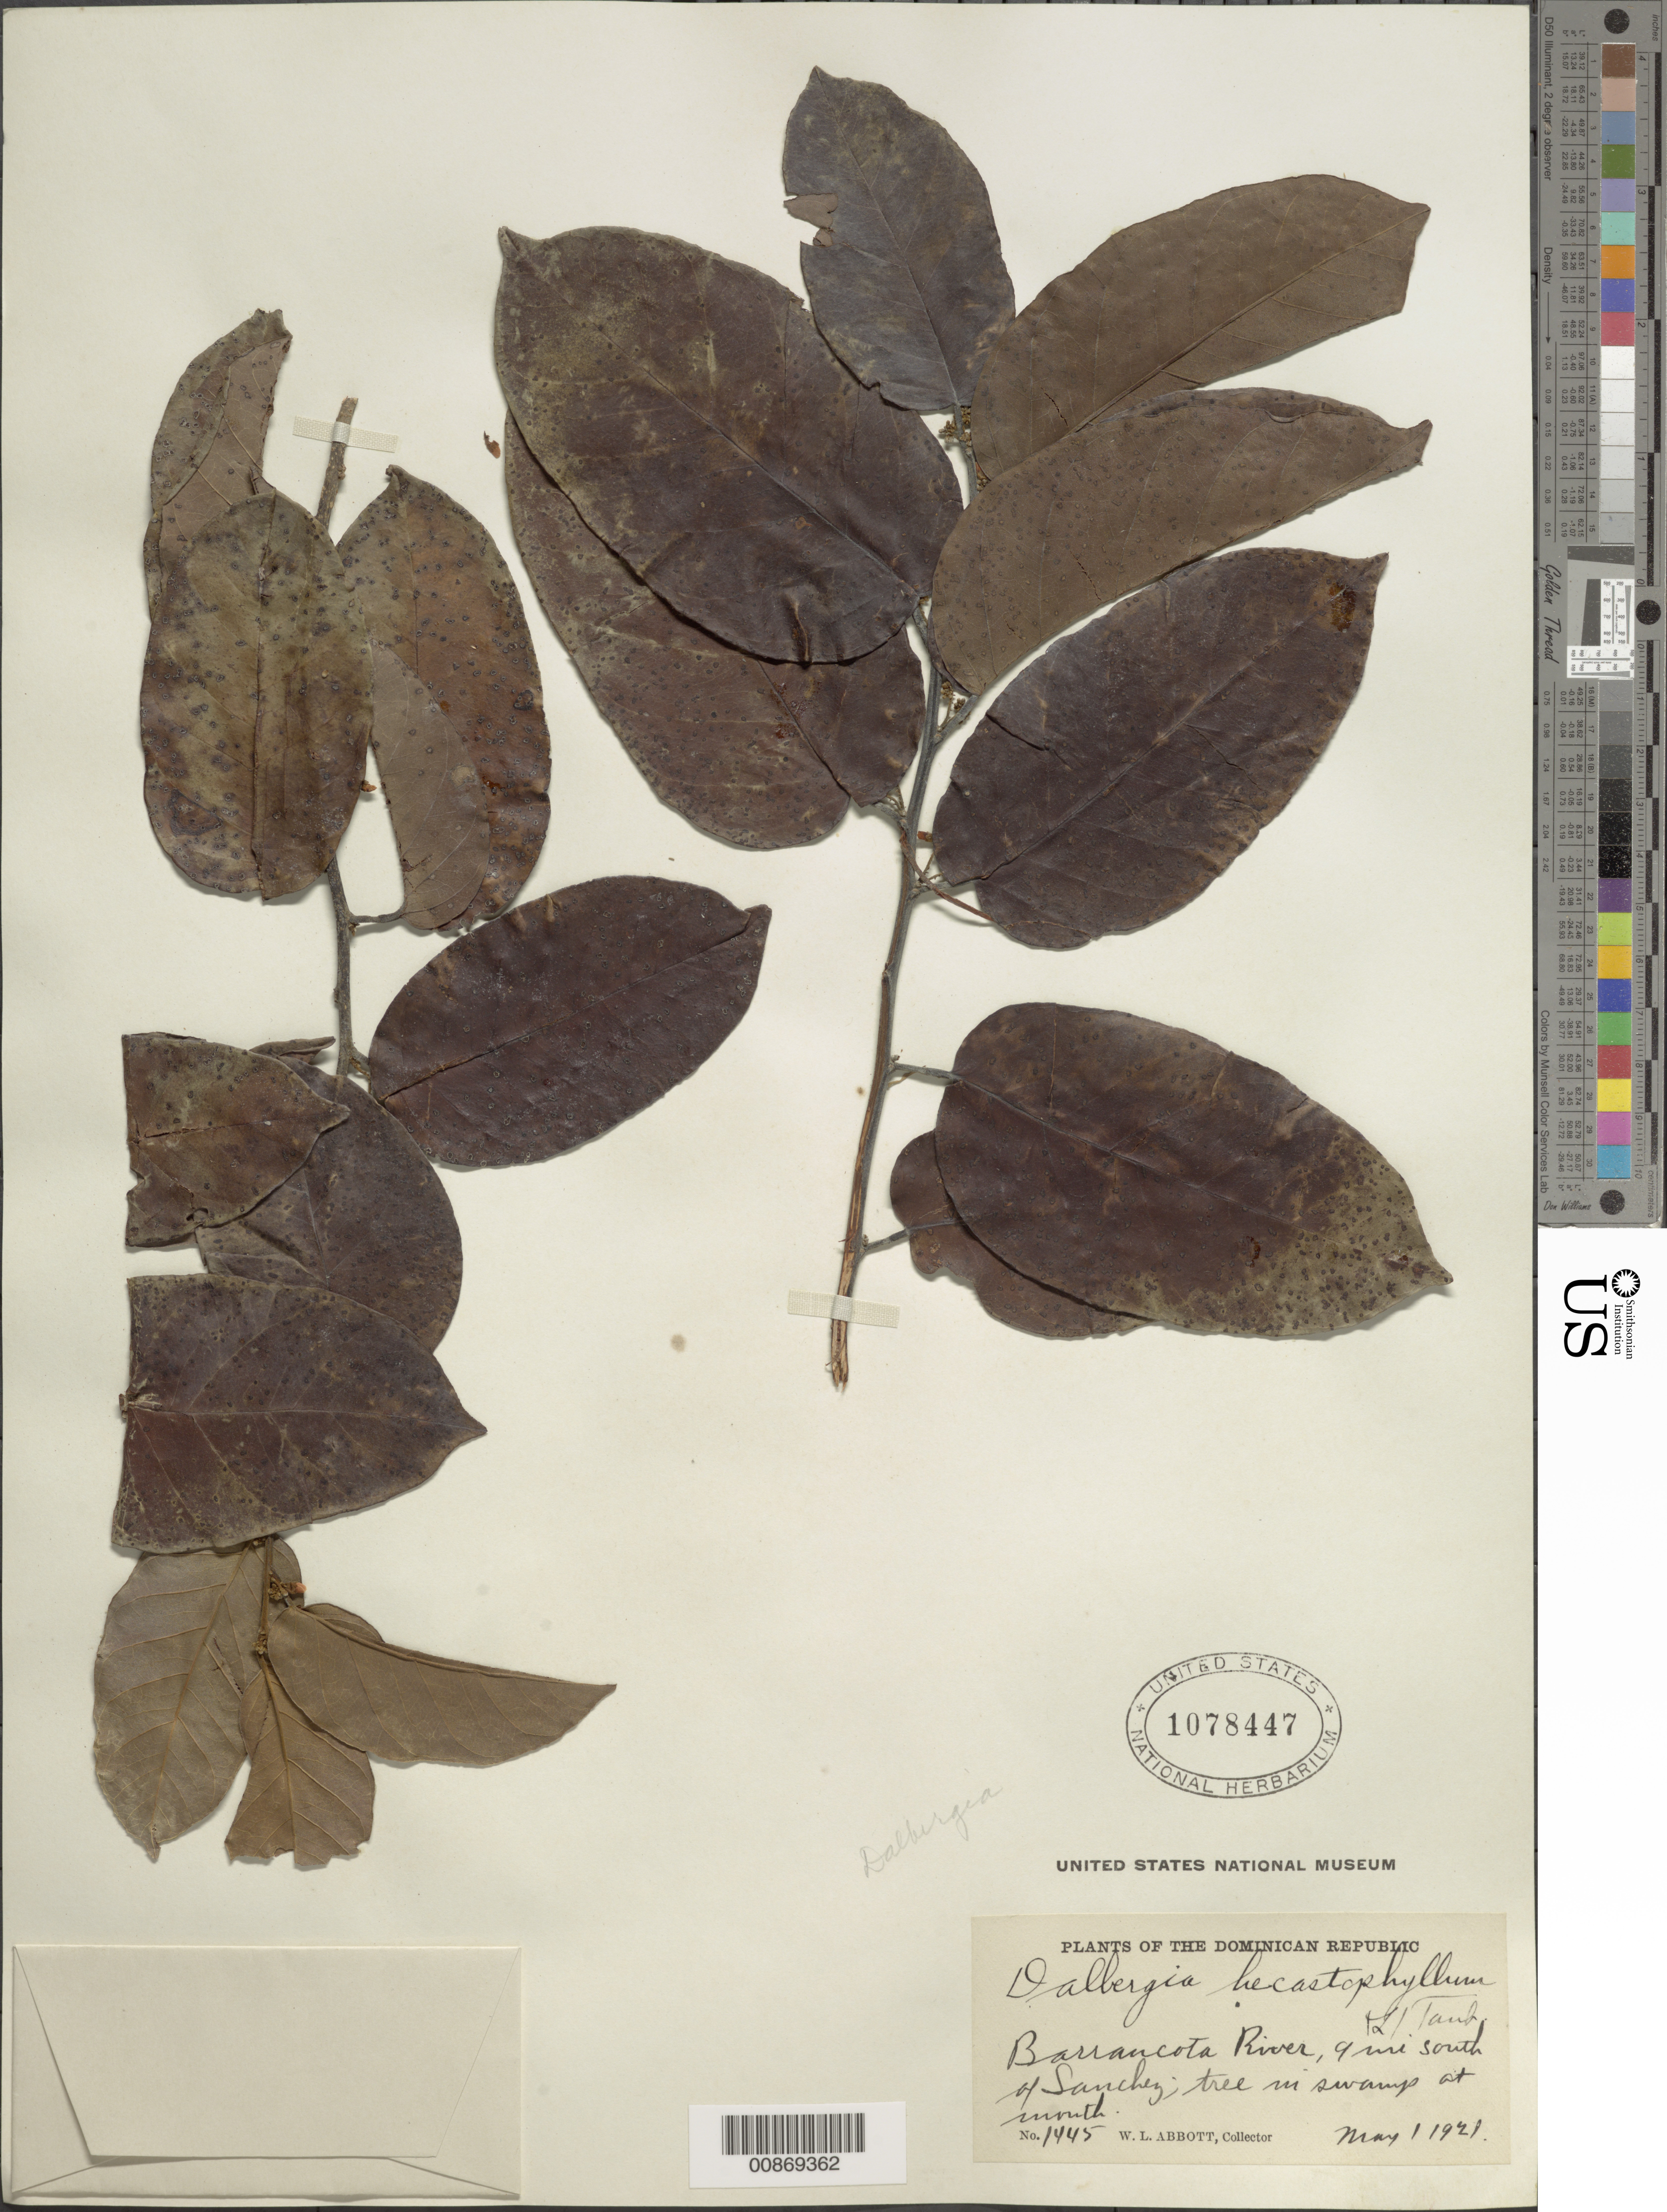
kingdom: Plantae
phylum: Tracheophyta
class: Magnoliopsida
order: Fabales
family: Fabaceae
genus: Dalbergia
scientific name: Dalbergia ecastaphyllum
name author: (L.) Taub.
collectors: W. L. Abbott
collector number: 1445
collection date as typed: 01 May 1921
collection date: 1921-05-01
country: Dominican Republic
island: Hispaniola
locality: Barrancota River, 9 mi. south of Sánchez.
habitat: In Swamp at mouth.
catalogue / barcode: US 1078447